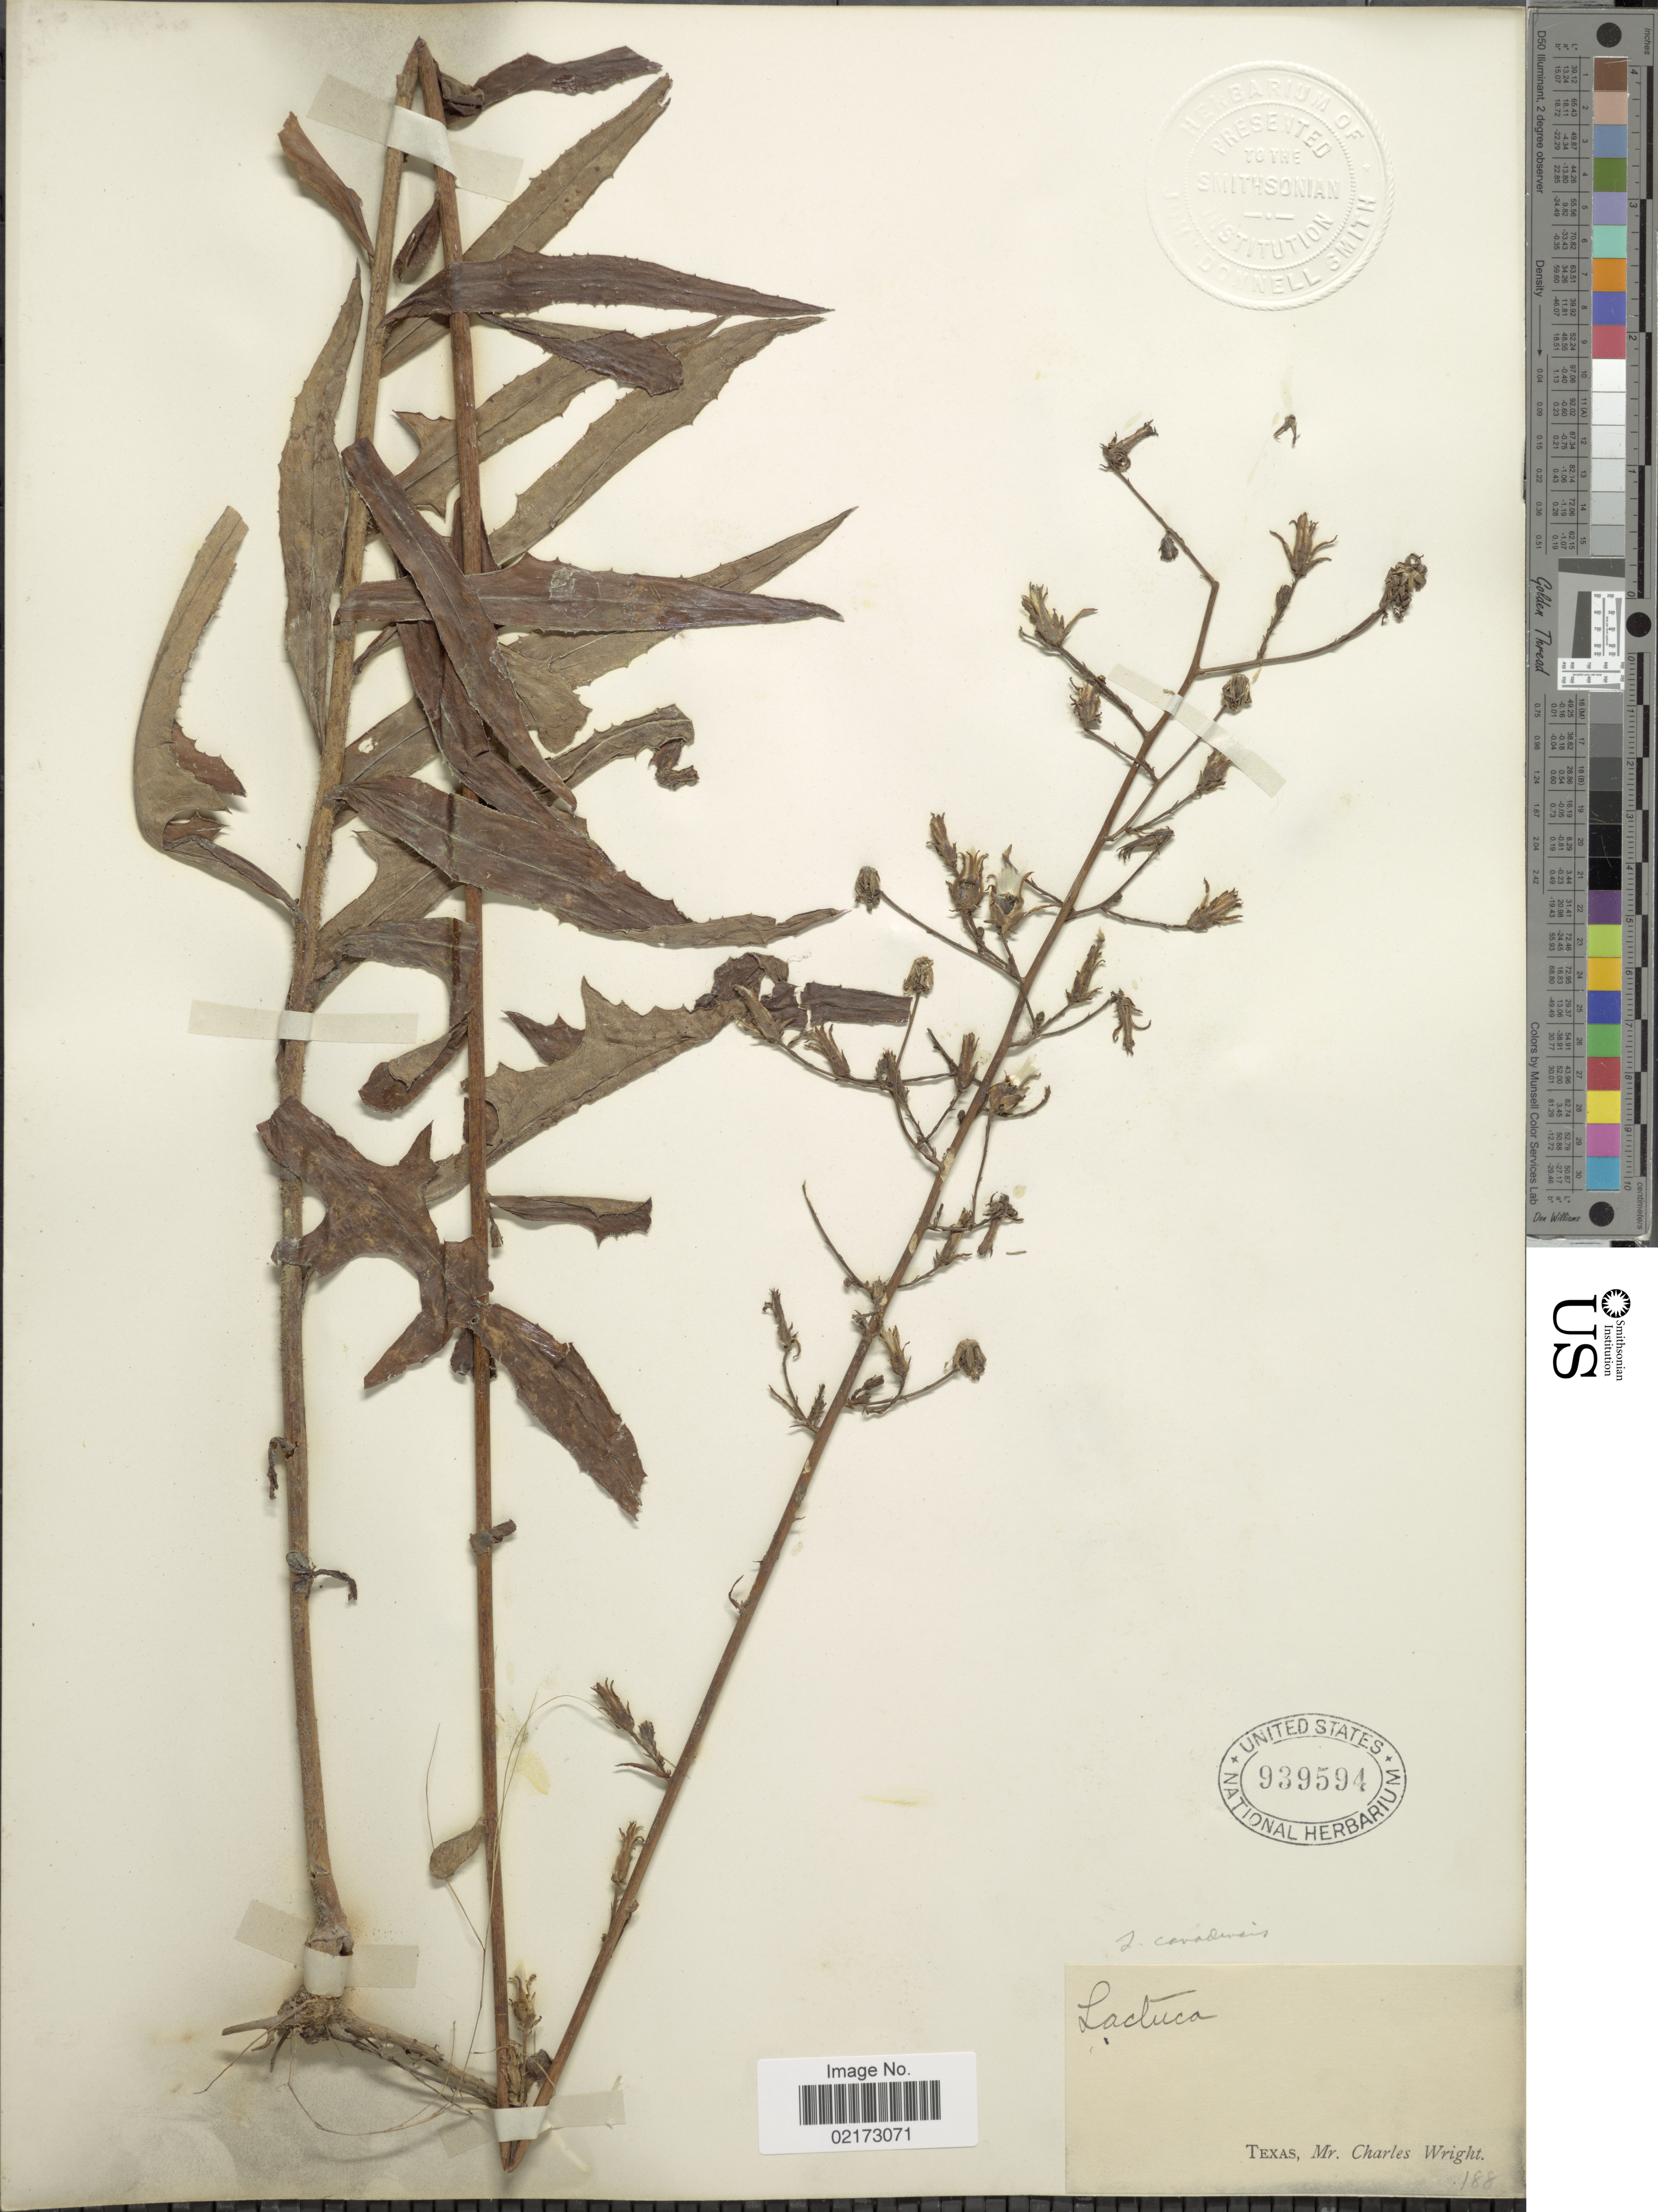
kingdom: Plantae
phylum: Tracheophyta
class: Magnoliopsida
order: Asterales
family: Asteraceae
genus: Lactuca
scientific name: Lactuca canadensis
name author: L.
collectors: C. Wright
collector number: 188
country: United States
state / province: Texas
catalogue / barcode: US 939594